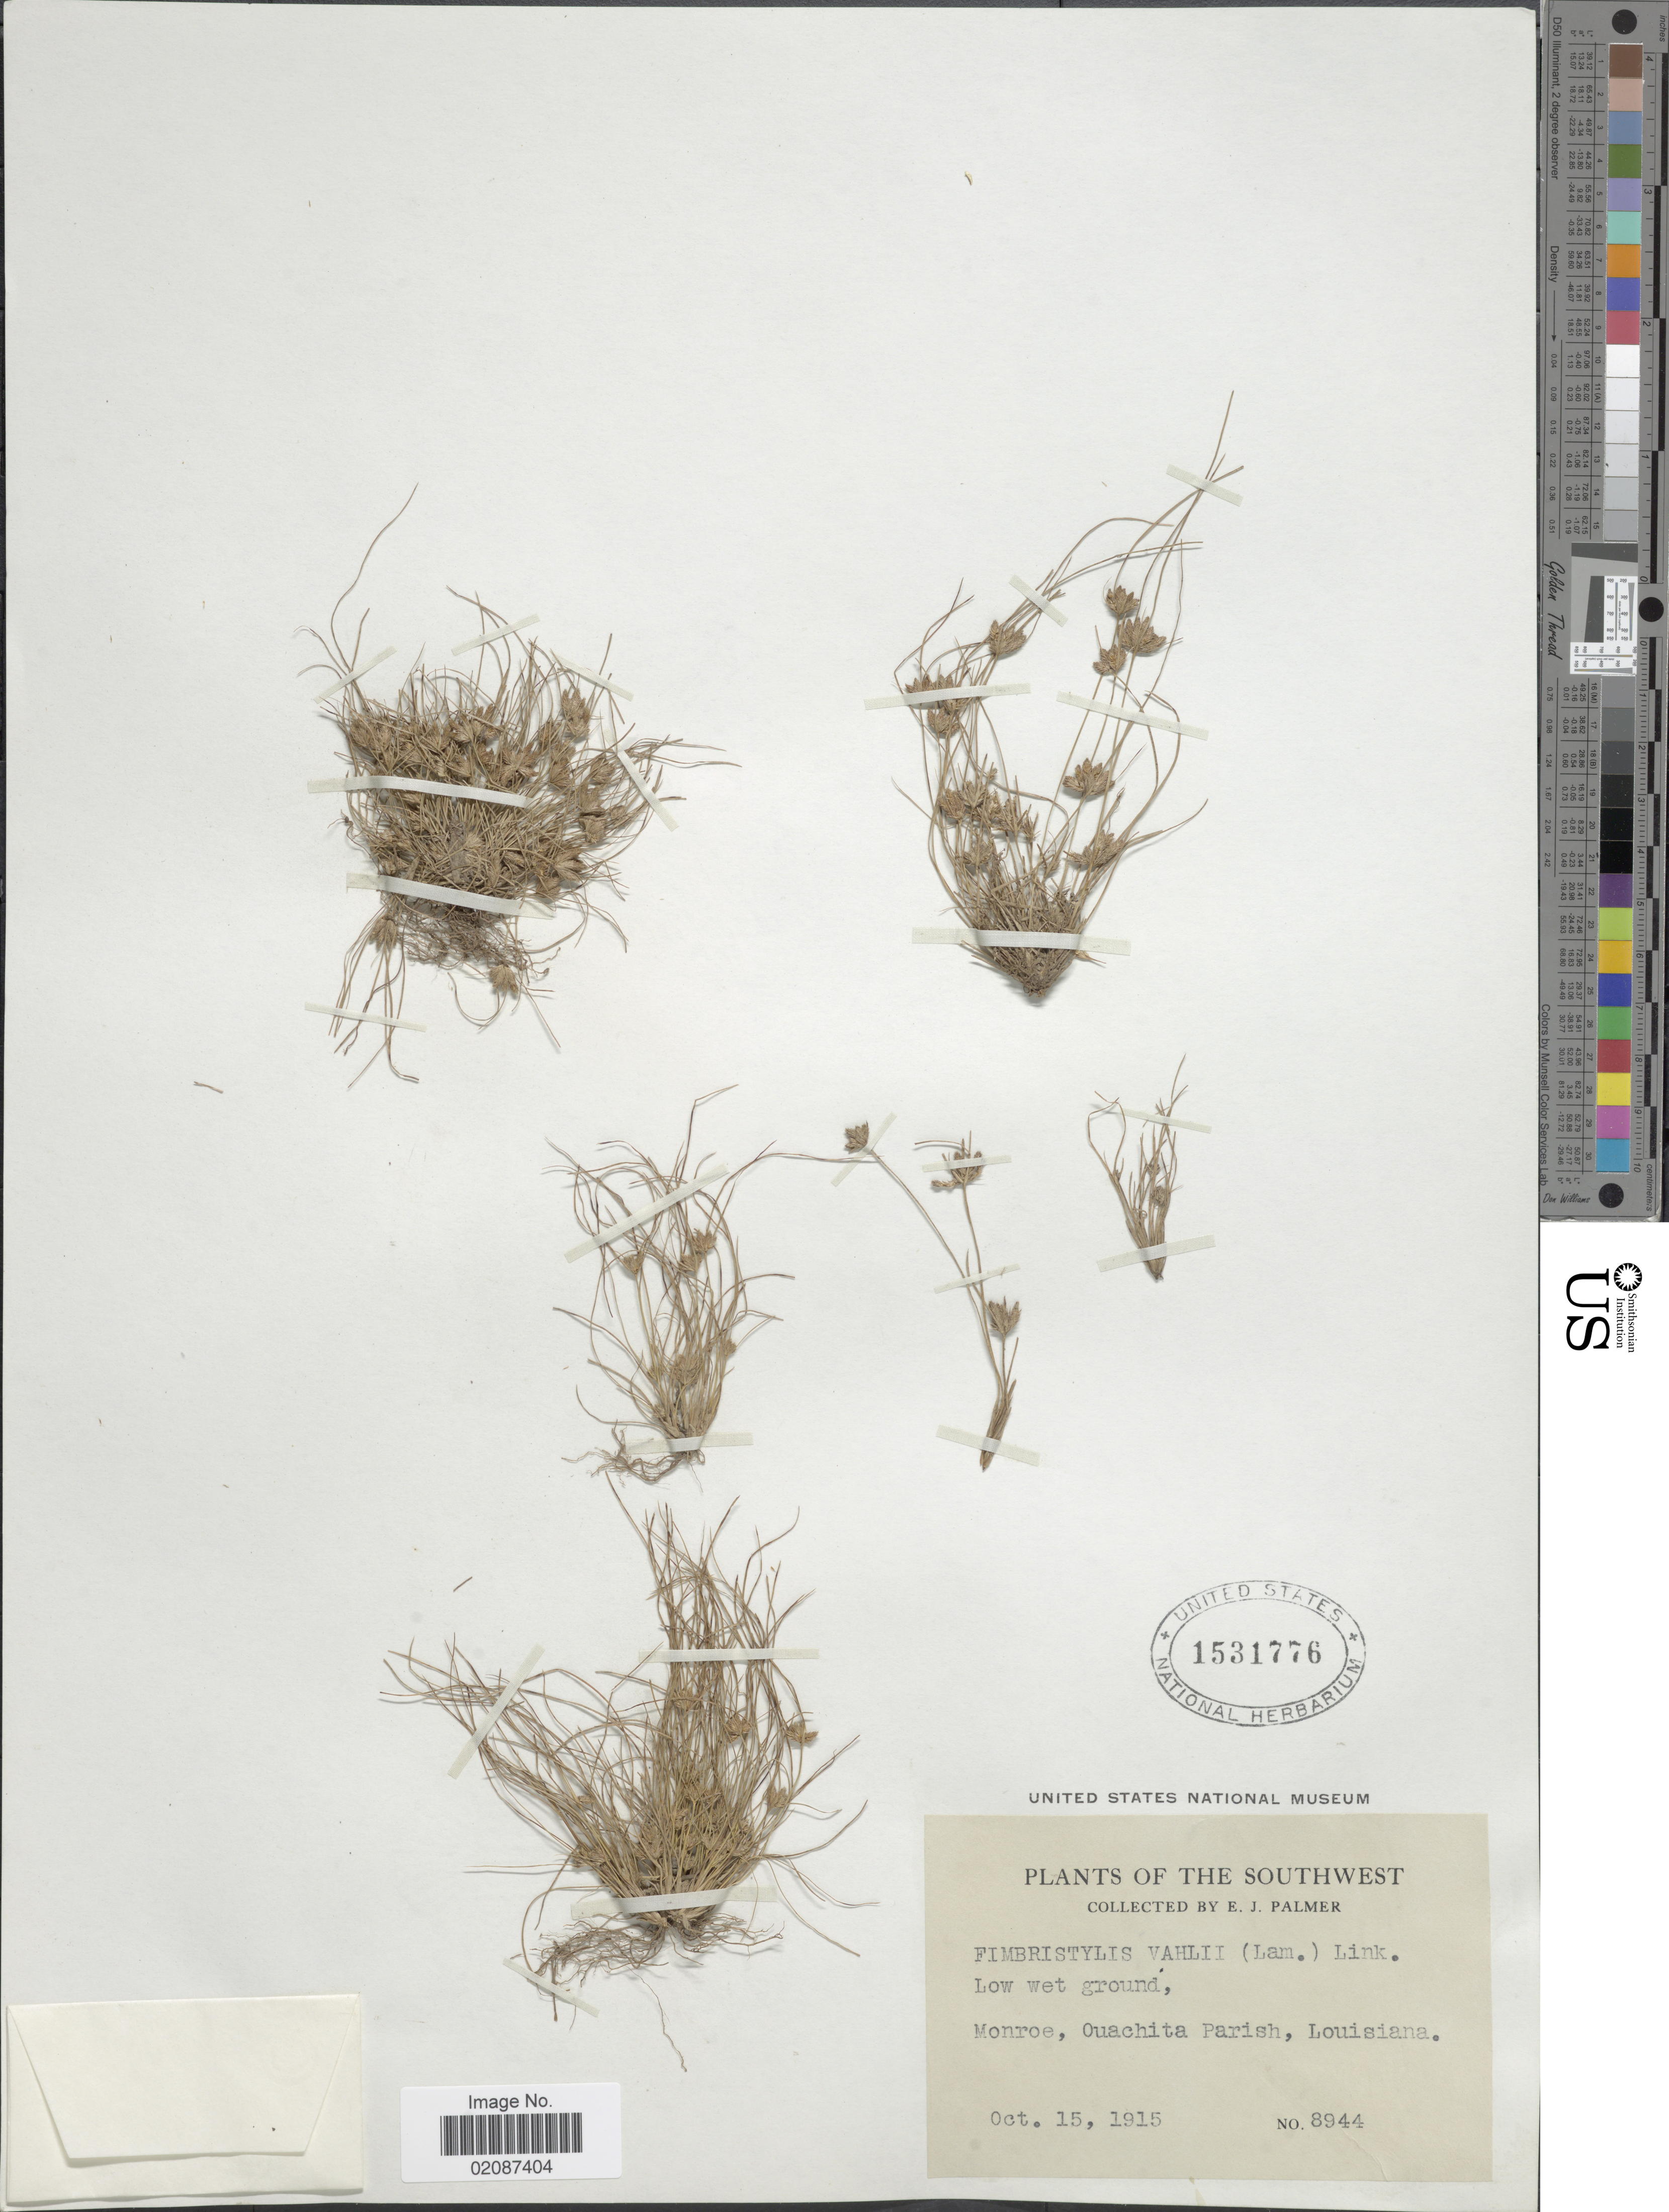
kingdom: Plantae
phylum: Tracheophyta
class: Liliopsida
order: Poales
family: Cyperaceae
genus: Fimbristylis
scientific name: Fimbristylis vahlii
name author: (Lam.) Link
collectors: E. J. Palmer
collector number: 8944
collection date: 1915-10-15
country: United States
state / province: Louisiana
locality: Monroe, Ouachita Parish, Louisiana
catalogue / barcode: US 1531776